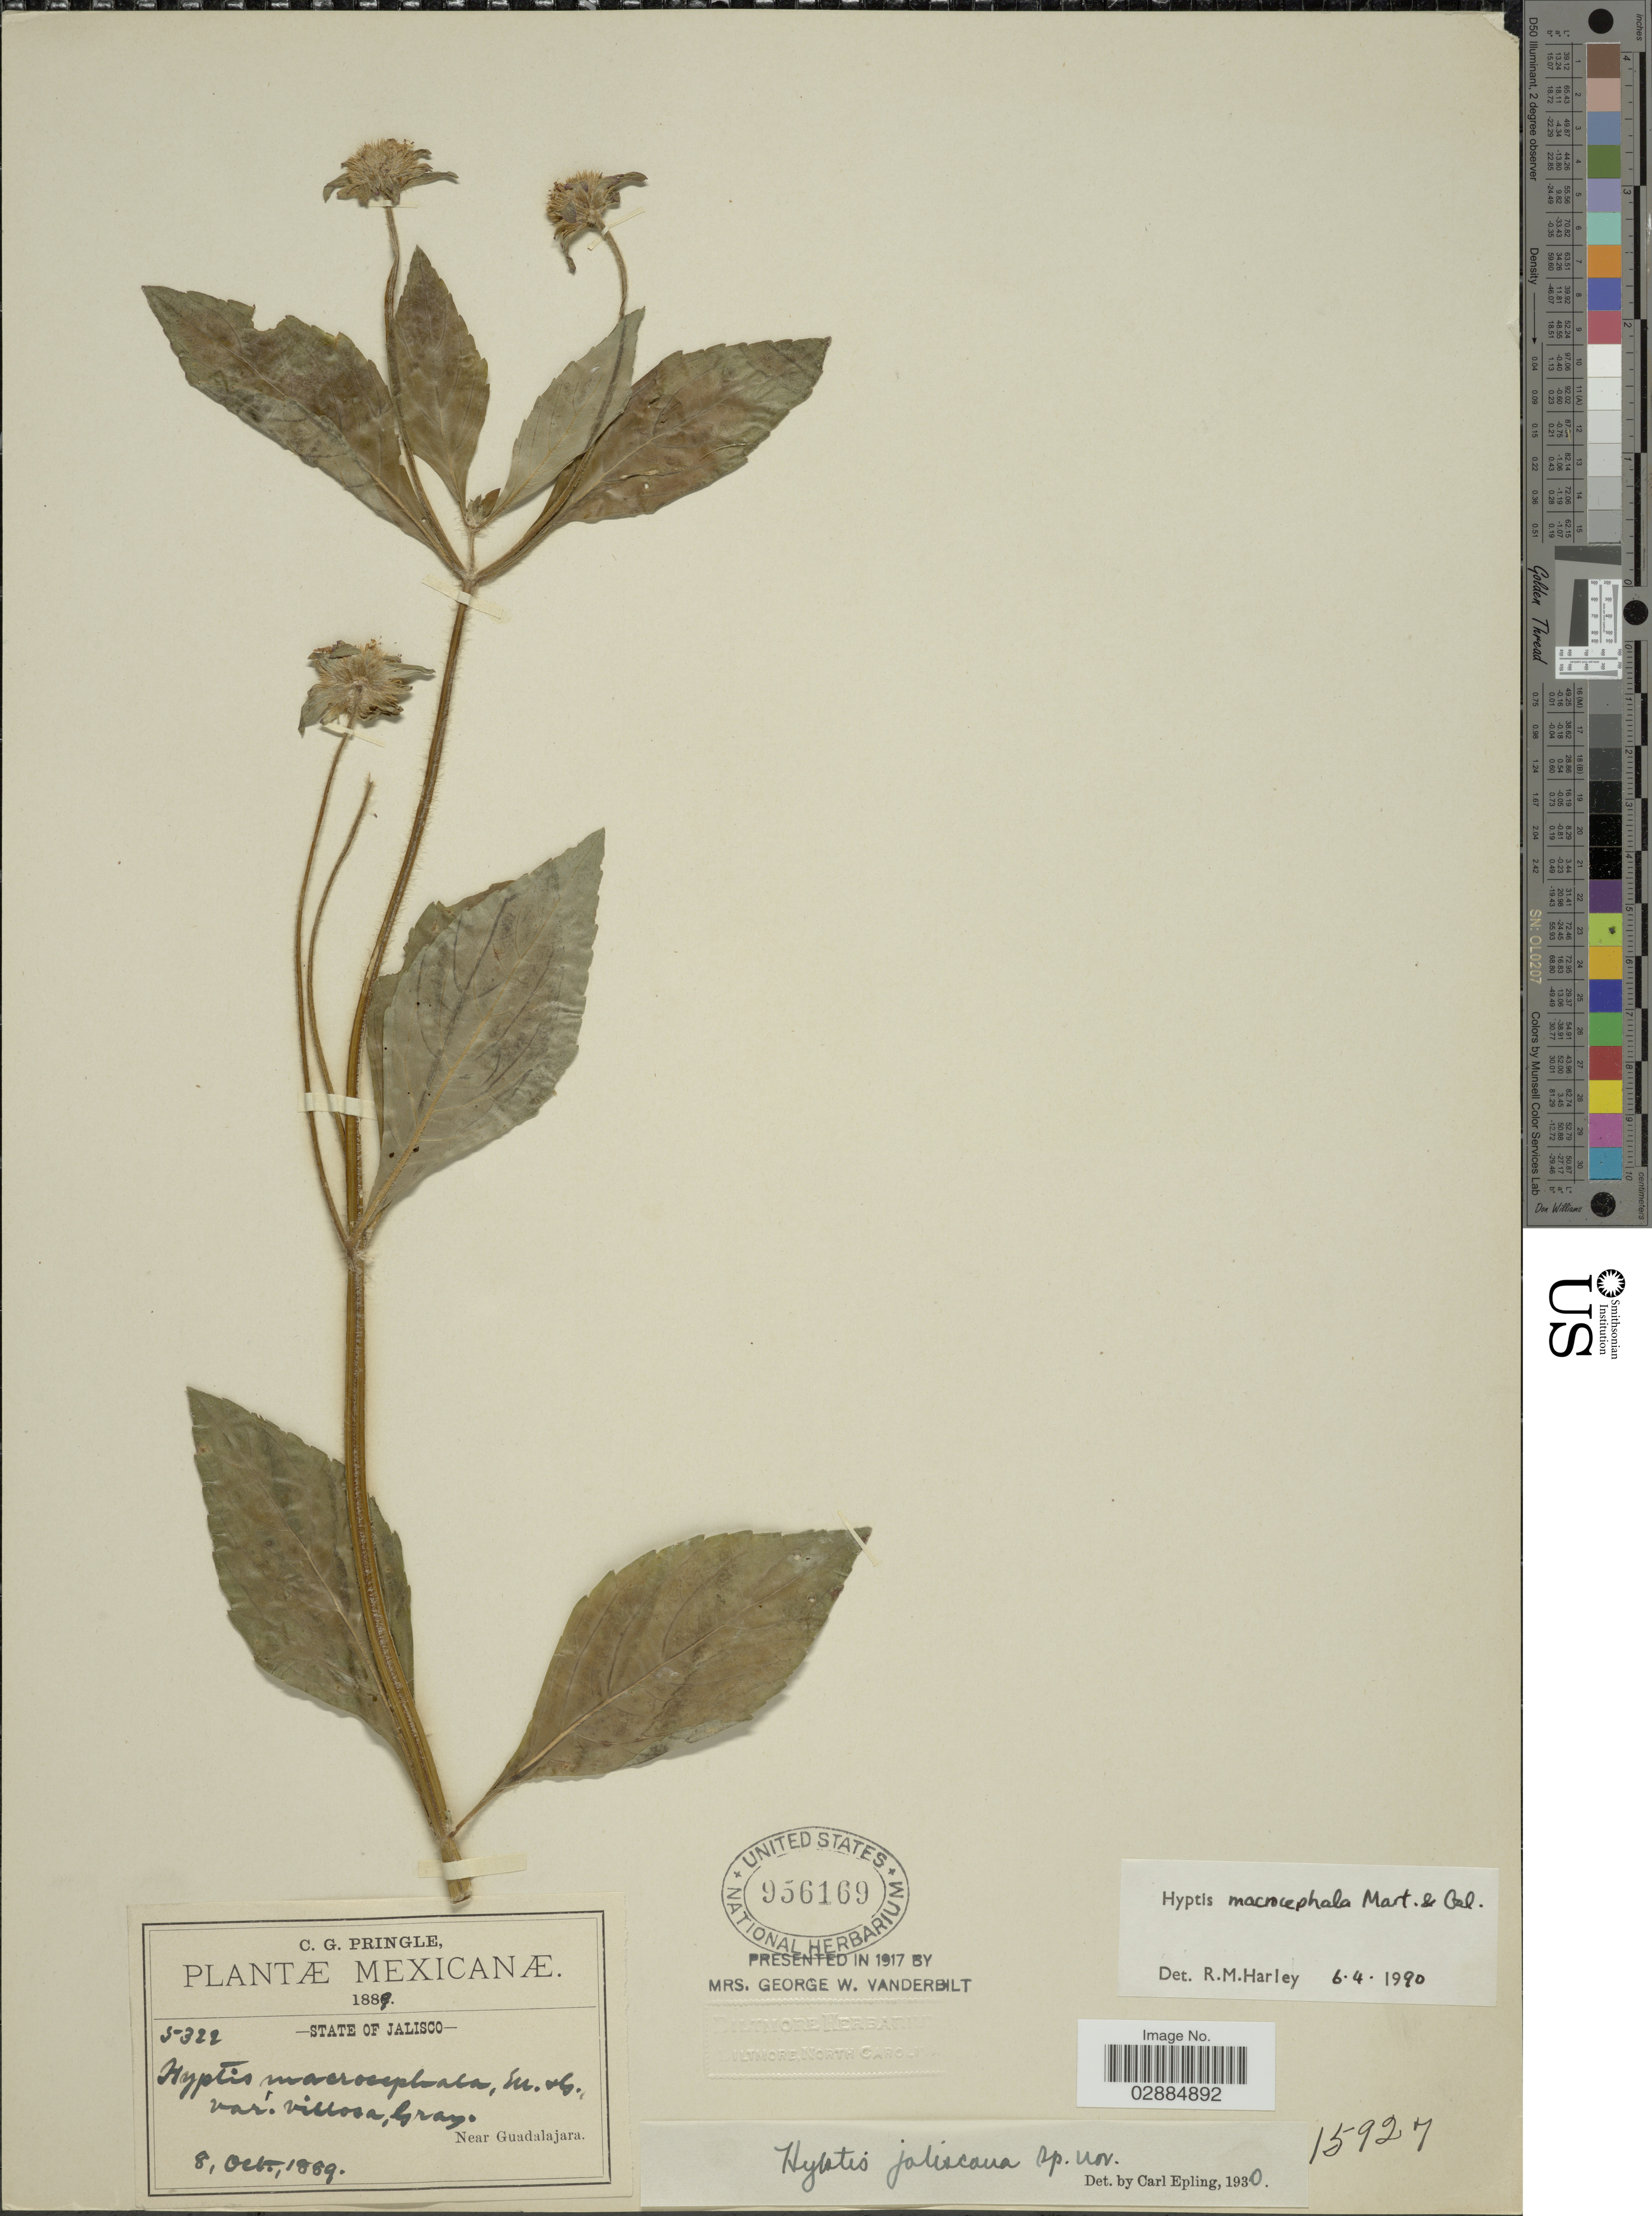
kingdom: Plantae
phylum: Tracheophyta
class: Magnoliopsida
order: Lamiales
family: Lamiaceae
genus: Hyptis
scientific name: Hyptis macrocephala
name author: M. Martens & Galeotti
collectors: C. G. Pringle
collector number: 5322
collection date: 1889-10-08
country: Mexico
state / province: Jalisco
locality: Near Guadalajara.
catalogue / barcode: US 956169